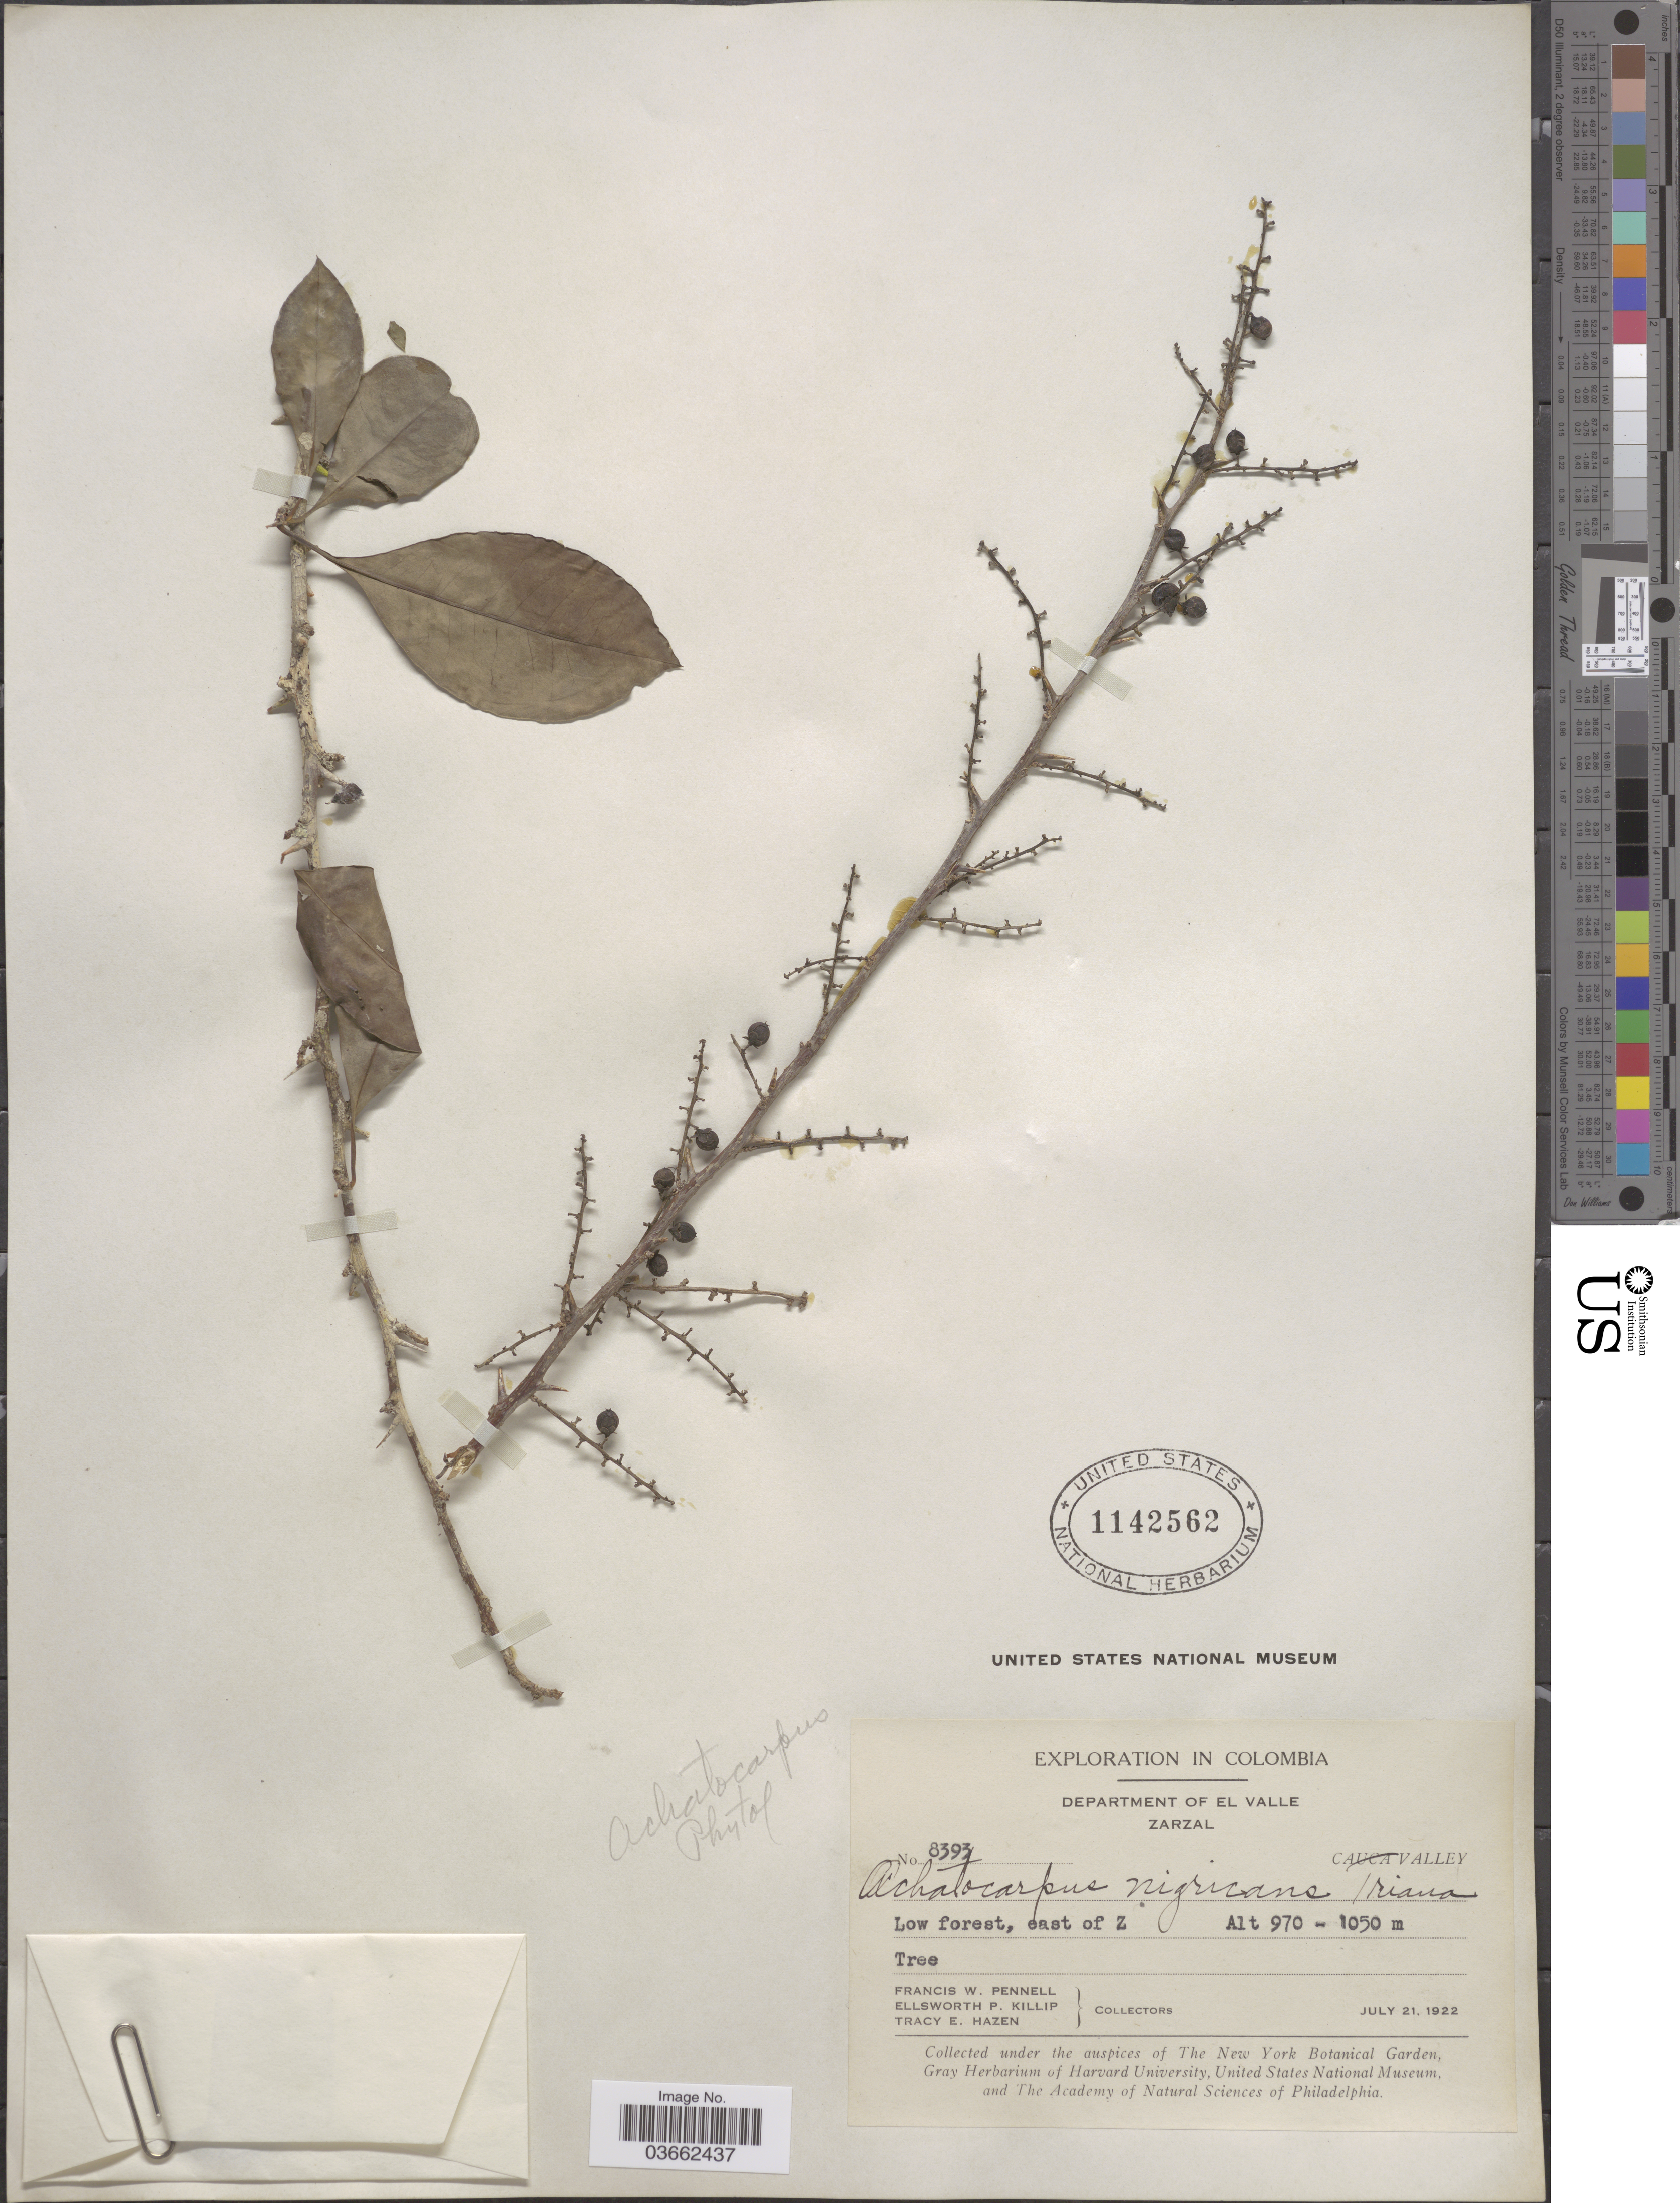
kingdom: Plantae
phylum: Tracheophyta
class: Magnoliopsida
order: Caryophyllales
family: Achatocarpaceae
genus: Achatocarpus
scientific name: Achatocarpus nigricans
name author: Triana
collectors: F. W. Pennell, E. P. Killip & T. E. Hazen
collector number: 8393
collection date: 1922-07-21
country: Colombia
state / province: Valle del Cauca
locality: Department of El Valle. Zarzal. Low forest, east of Z.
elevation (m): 970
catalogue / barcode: US 1142562